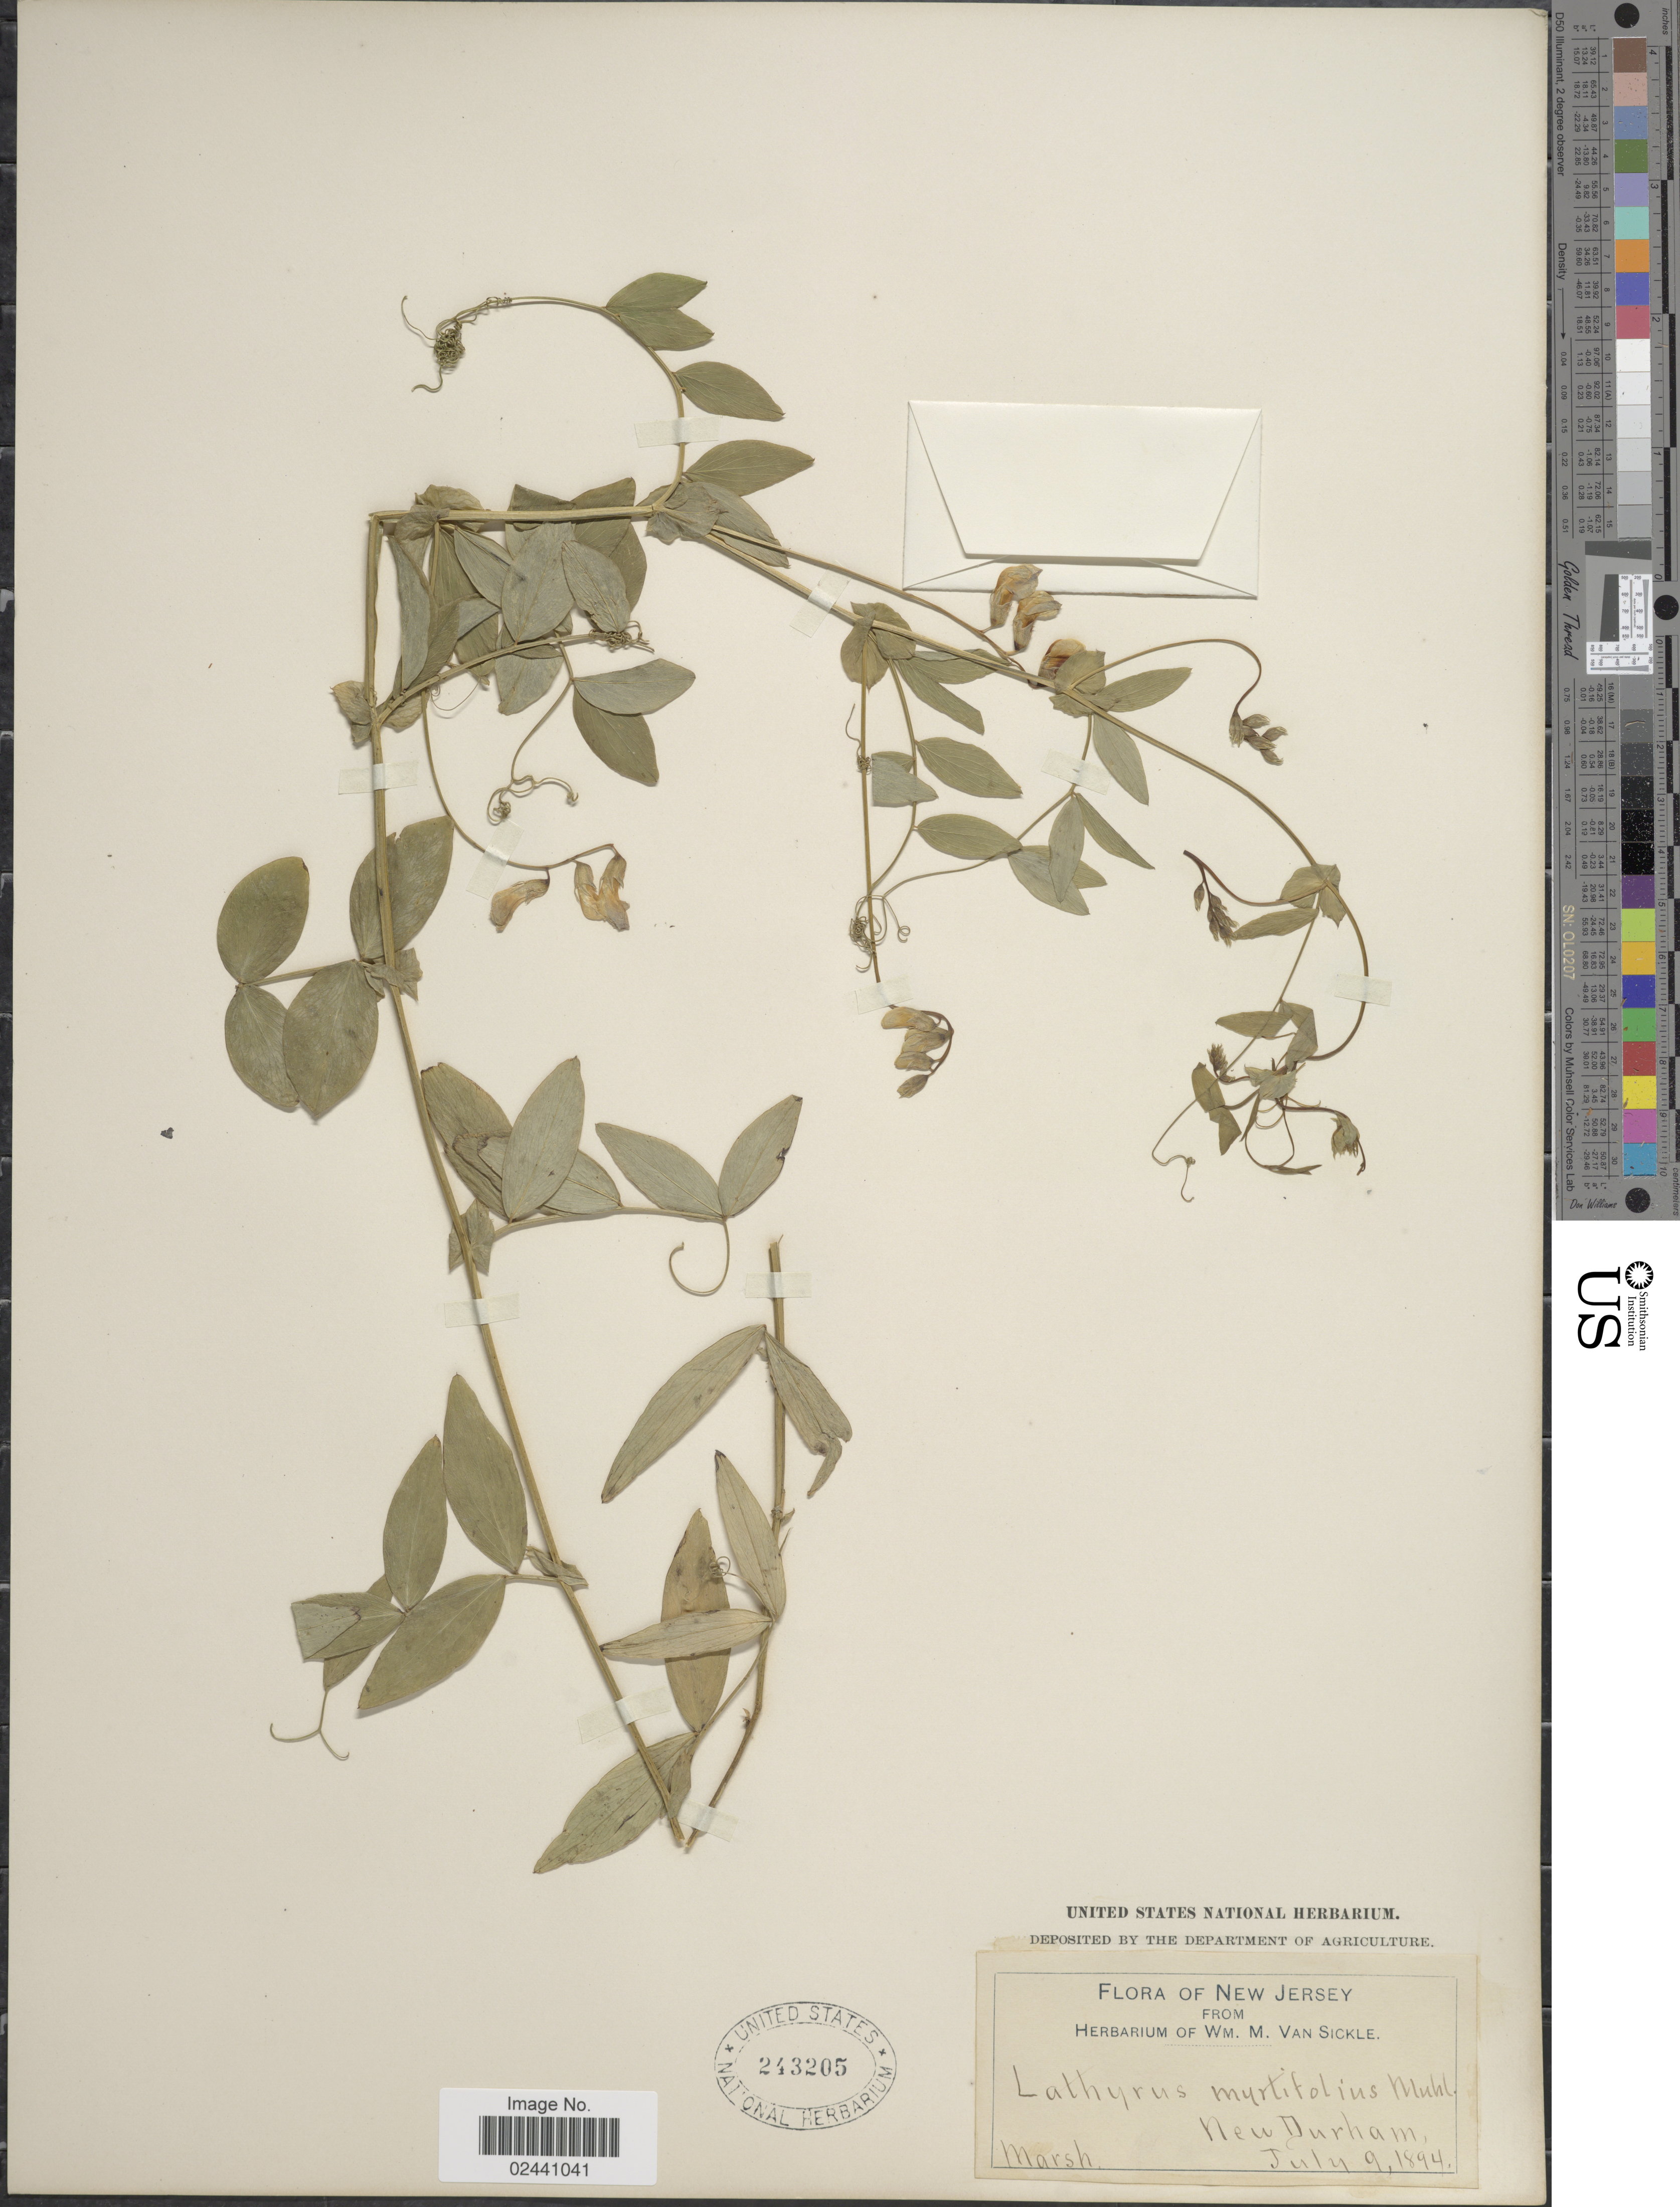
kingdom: Plantae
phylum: Tracheophyta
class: Magnoliopsida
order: Fabales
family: Fabaceae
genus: Lathyrus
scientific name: Lathyrus myrtifolius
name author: Willd.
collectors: W. M. Van Sickle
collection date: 1894-07-09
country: United States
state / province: New Jersey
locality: New Durham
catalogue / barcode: US 243205